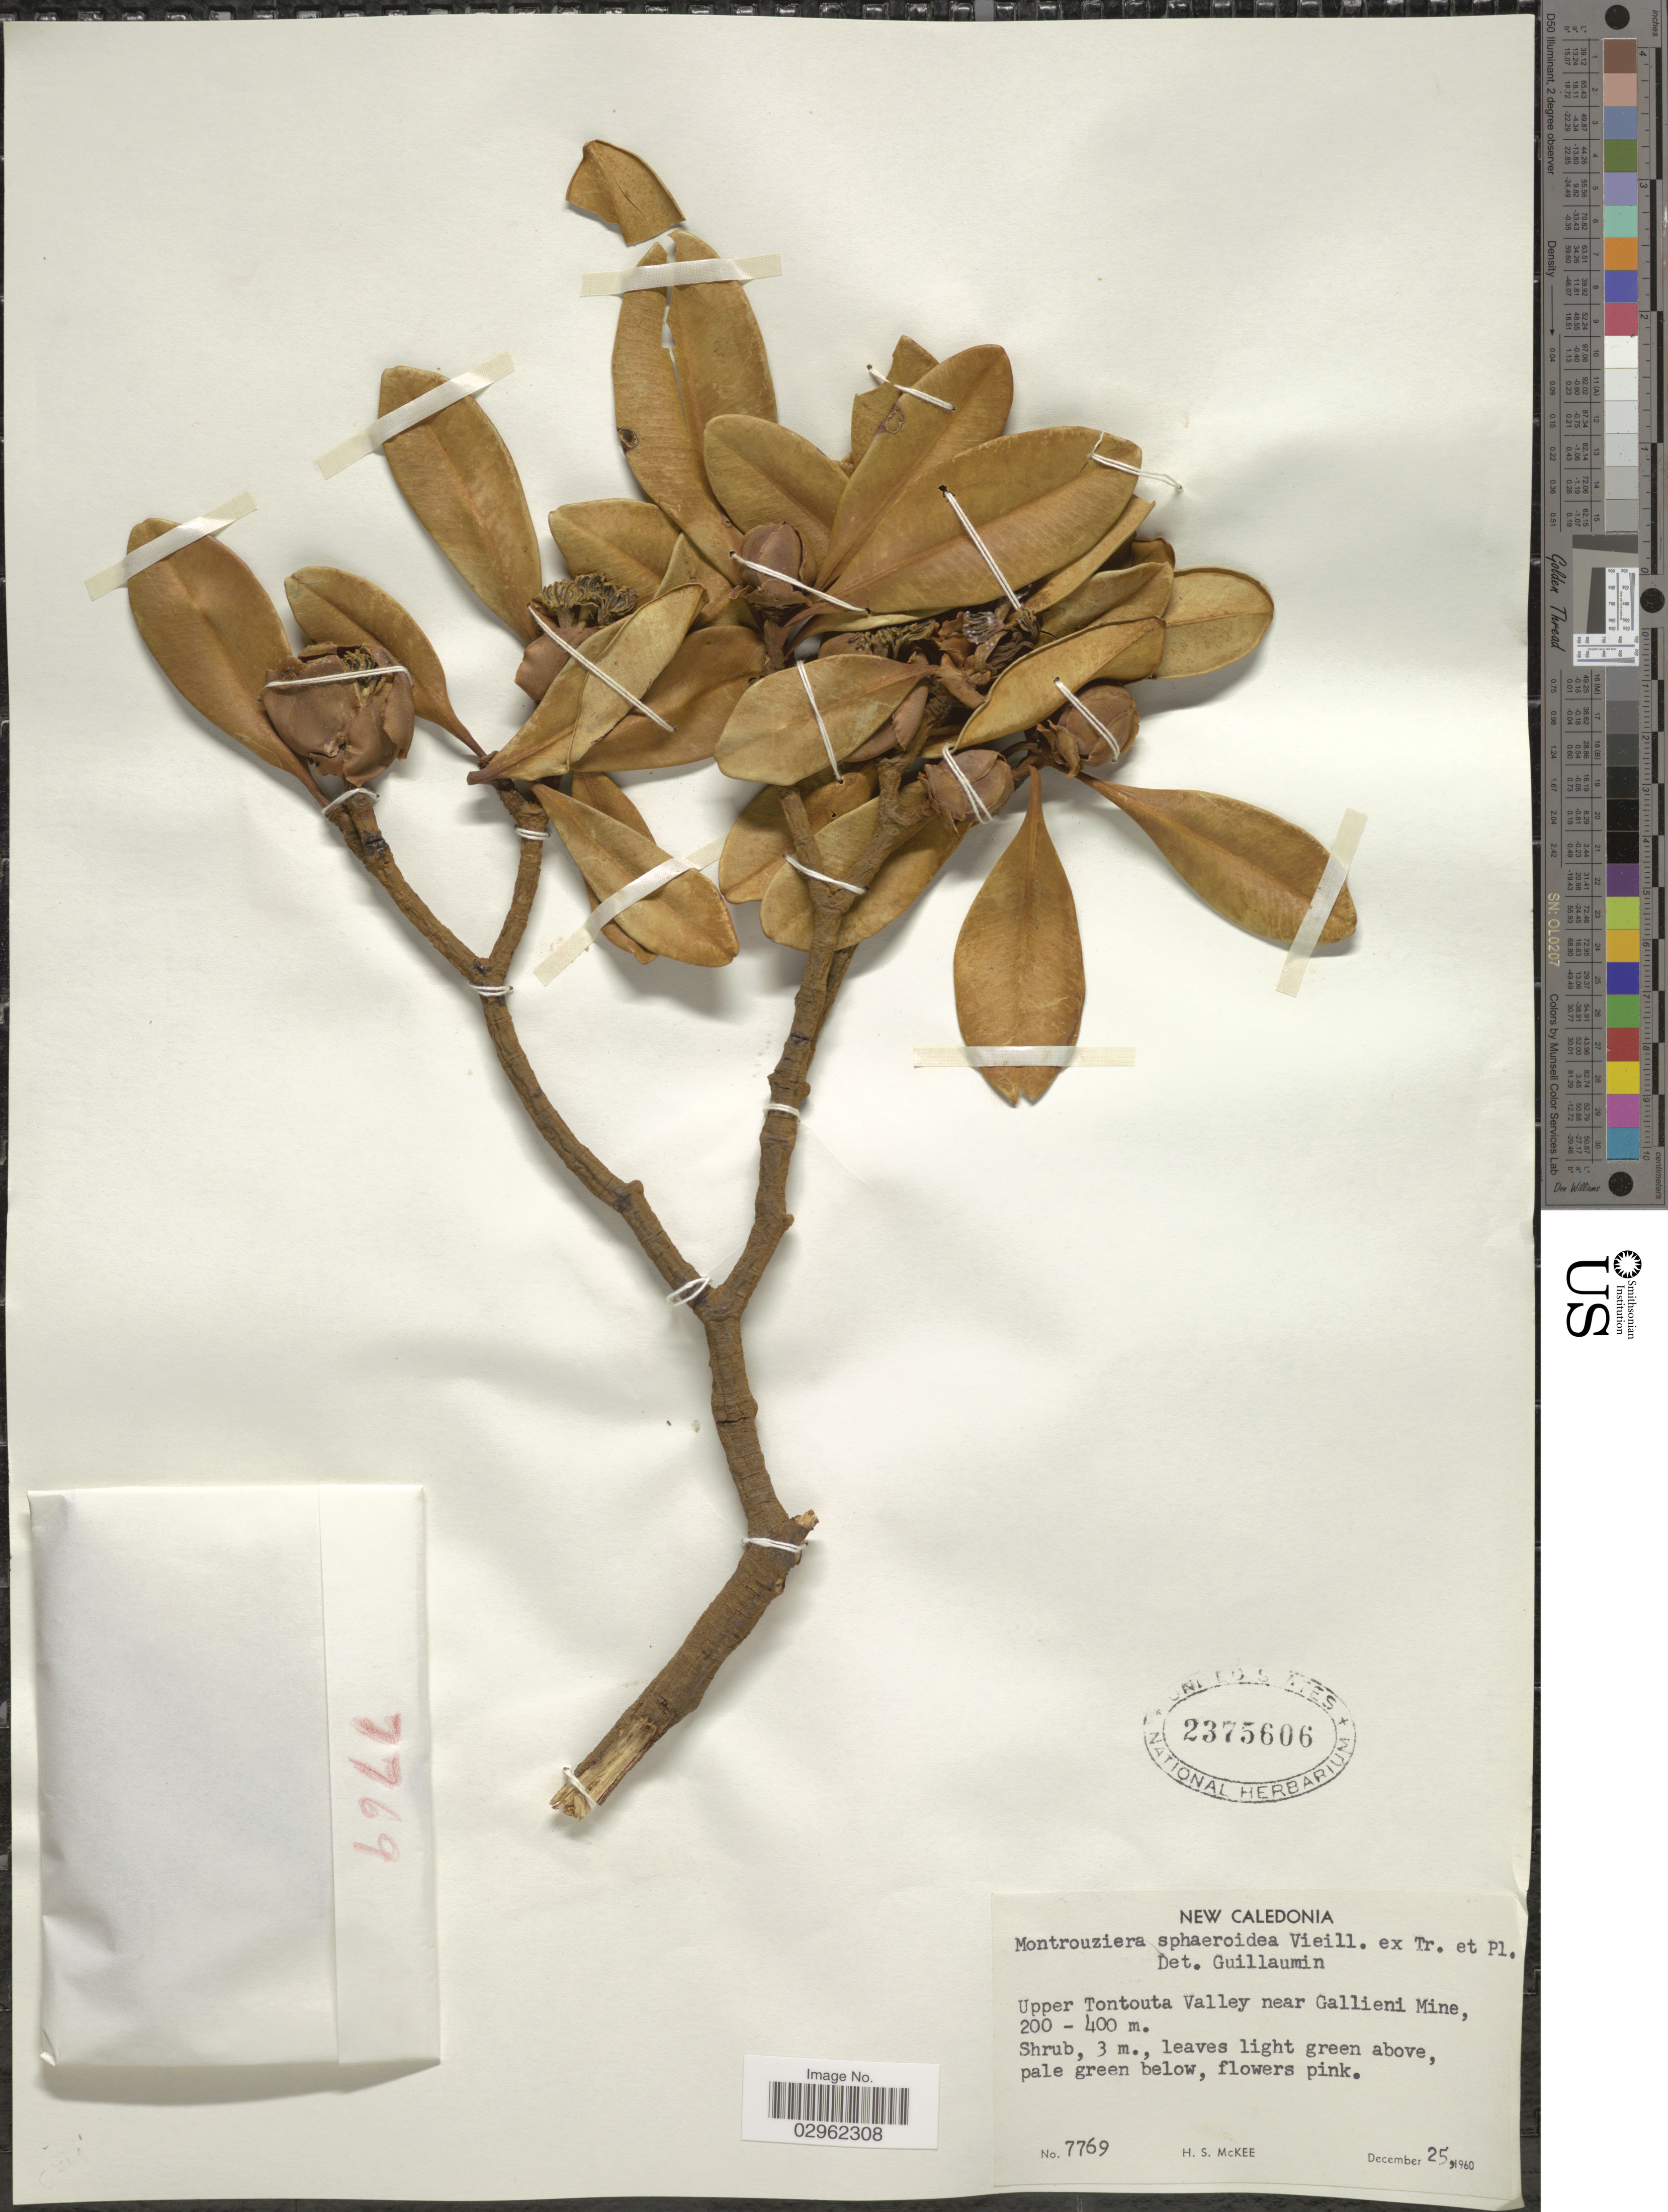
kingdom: Plantae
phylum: Tracheophyta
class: Magnoliopsida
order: Malpighiales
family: Clusiaceae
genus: Montrouziera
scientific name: Montrouziera sphaeroidea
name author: Pancher ex Planch. & Triana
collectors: H. S. McKee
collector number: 7769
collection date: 1960-12-25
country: New Caledonia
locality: Upper Tontouta Valley near Gallieni Mine.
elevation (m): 200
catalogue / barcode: US 2375606